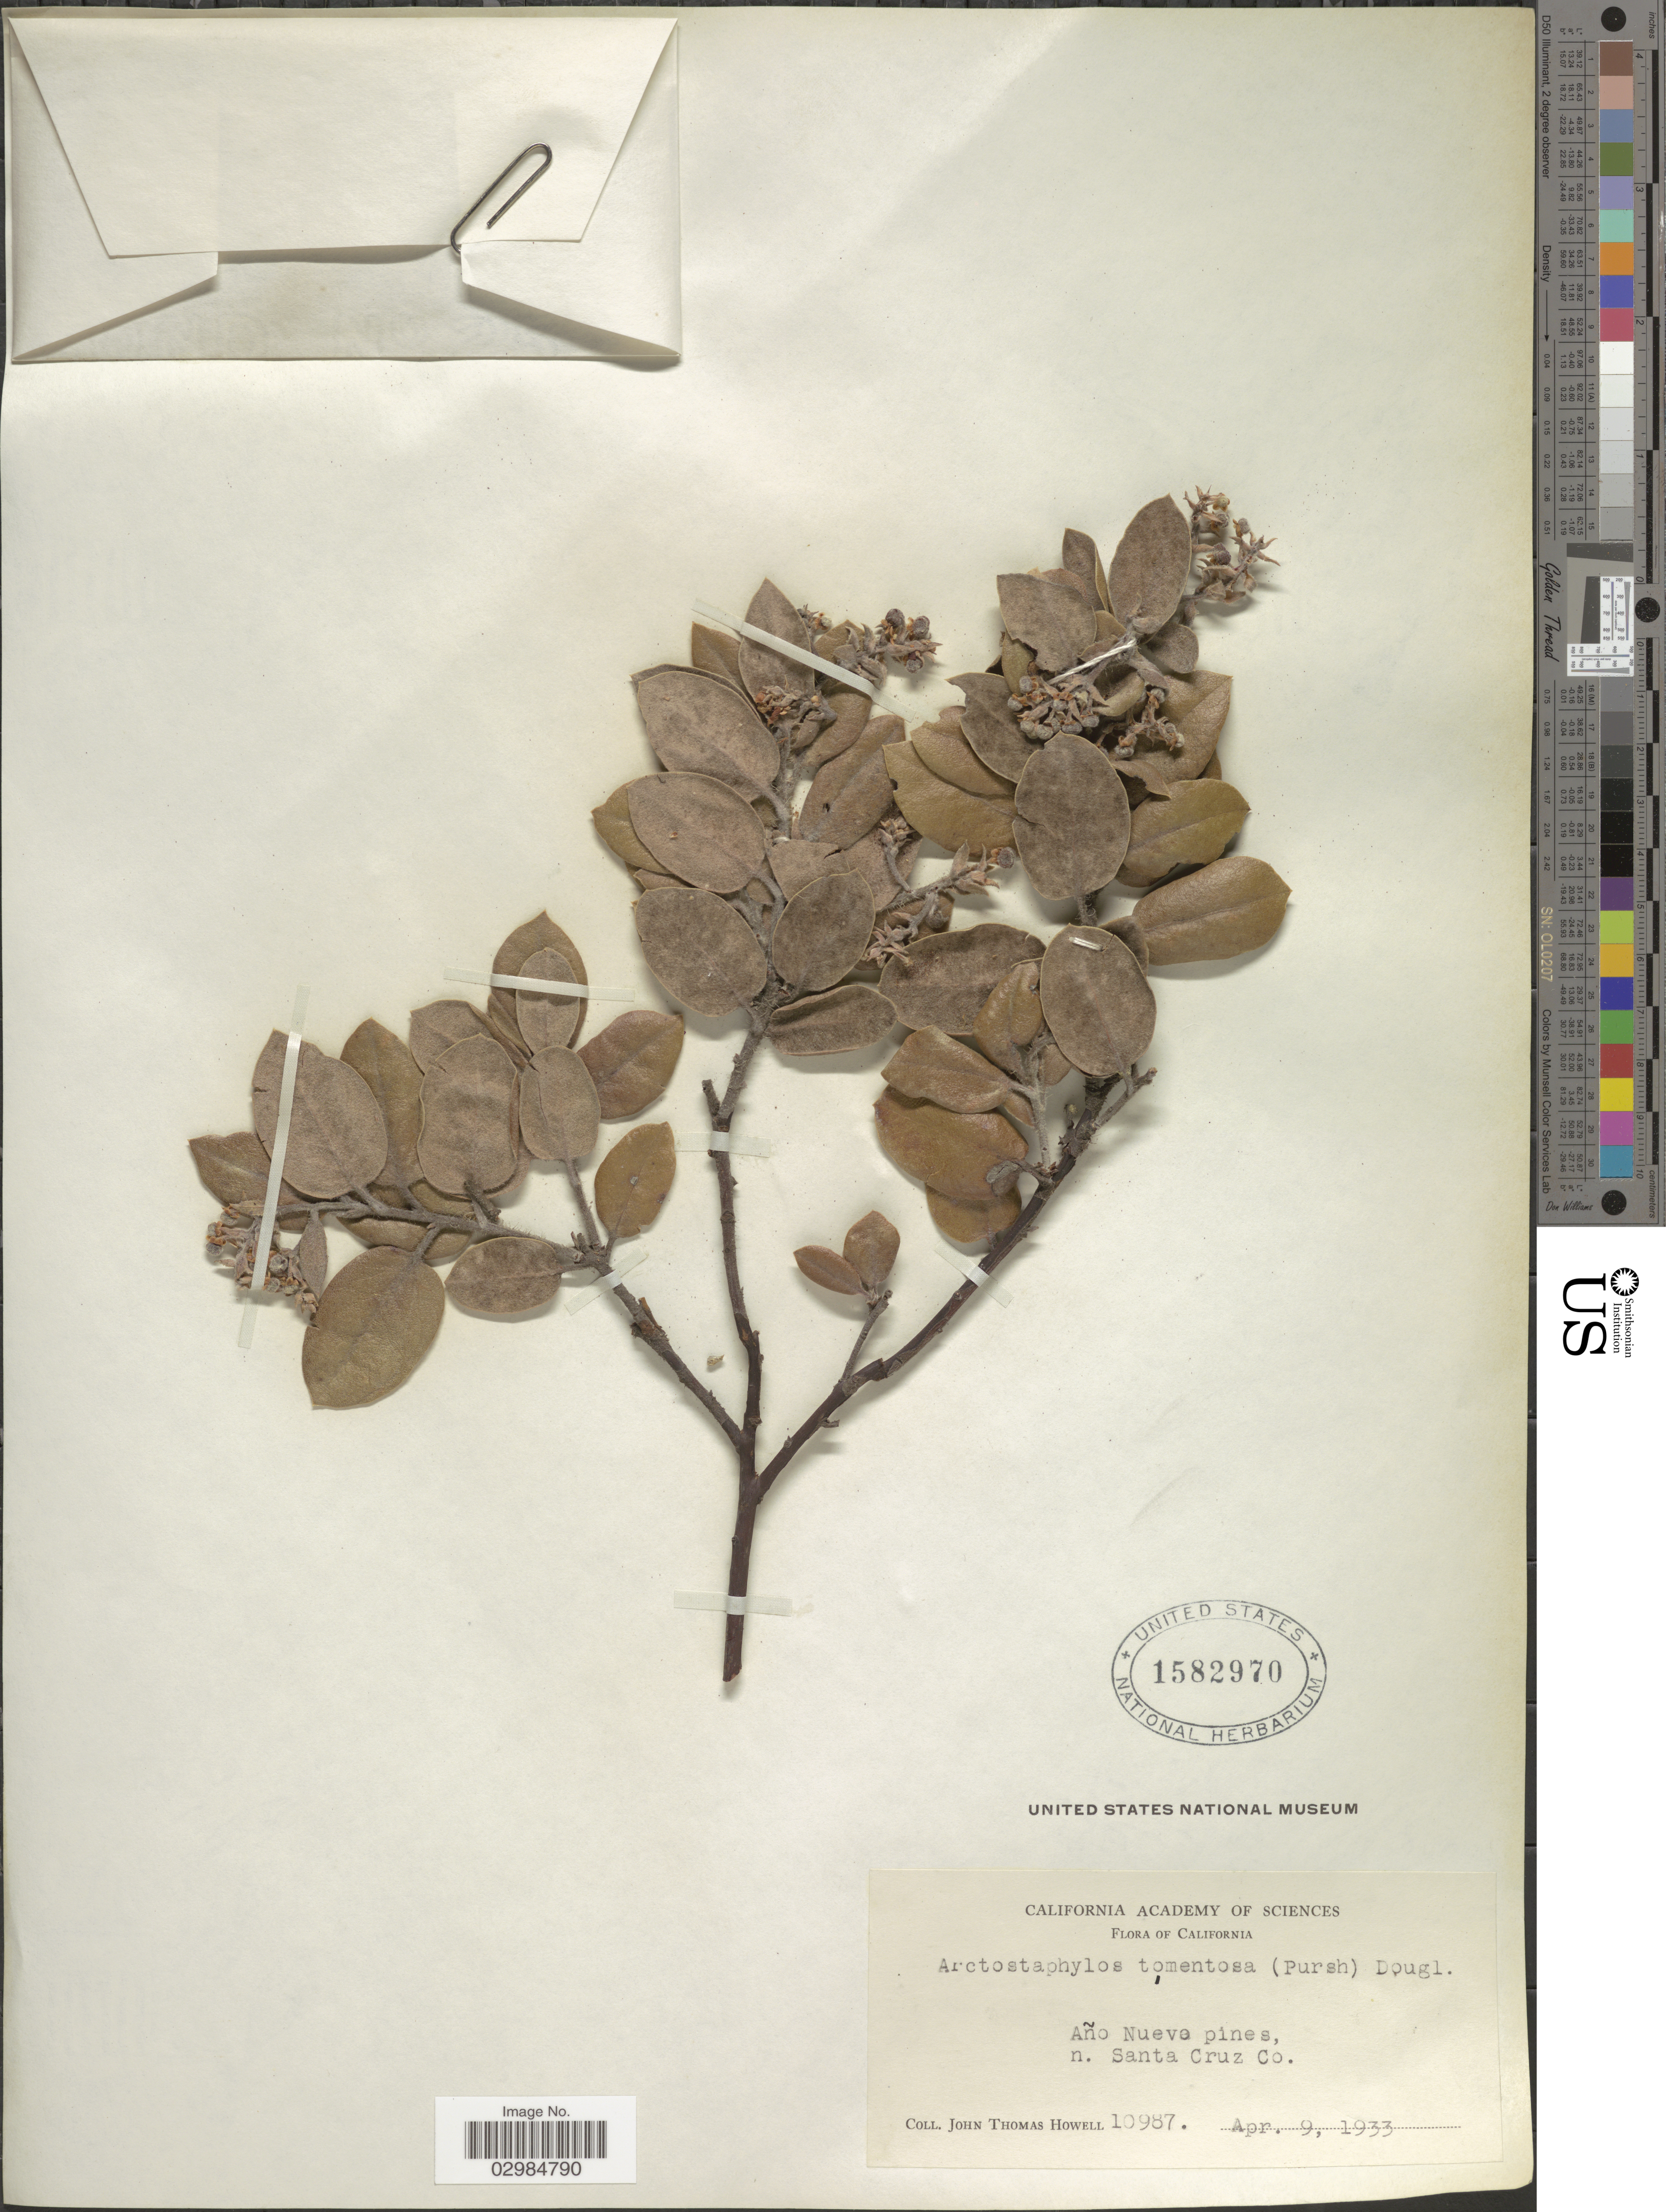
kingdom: Plantae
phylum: Tracheophyta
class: Magnoliopsida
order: Ericales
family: Ericaceae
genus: Arctostaphylos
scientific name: Arctostaphylos tomentosa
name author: (Pursh) Lindl.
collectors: J. T. Howell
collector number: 10987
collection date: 1933-04-09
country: United States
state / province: California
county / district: Santa Cruz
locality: Año Nuevo pines, n. Santa Cruz Co.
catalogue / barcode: US 1582970